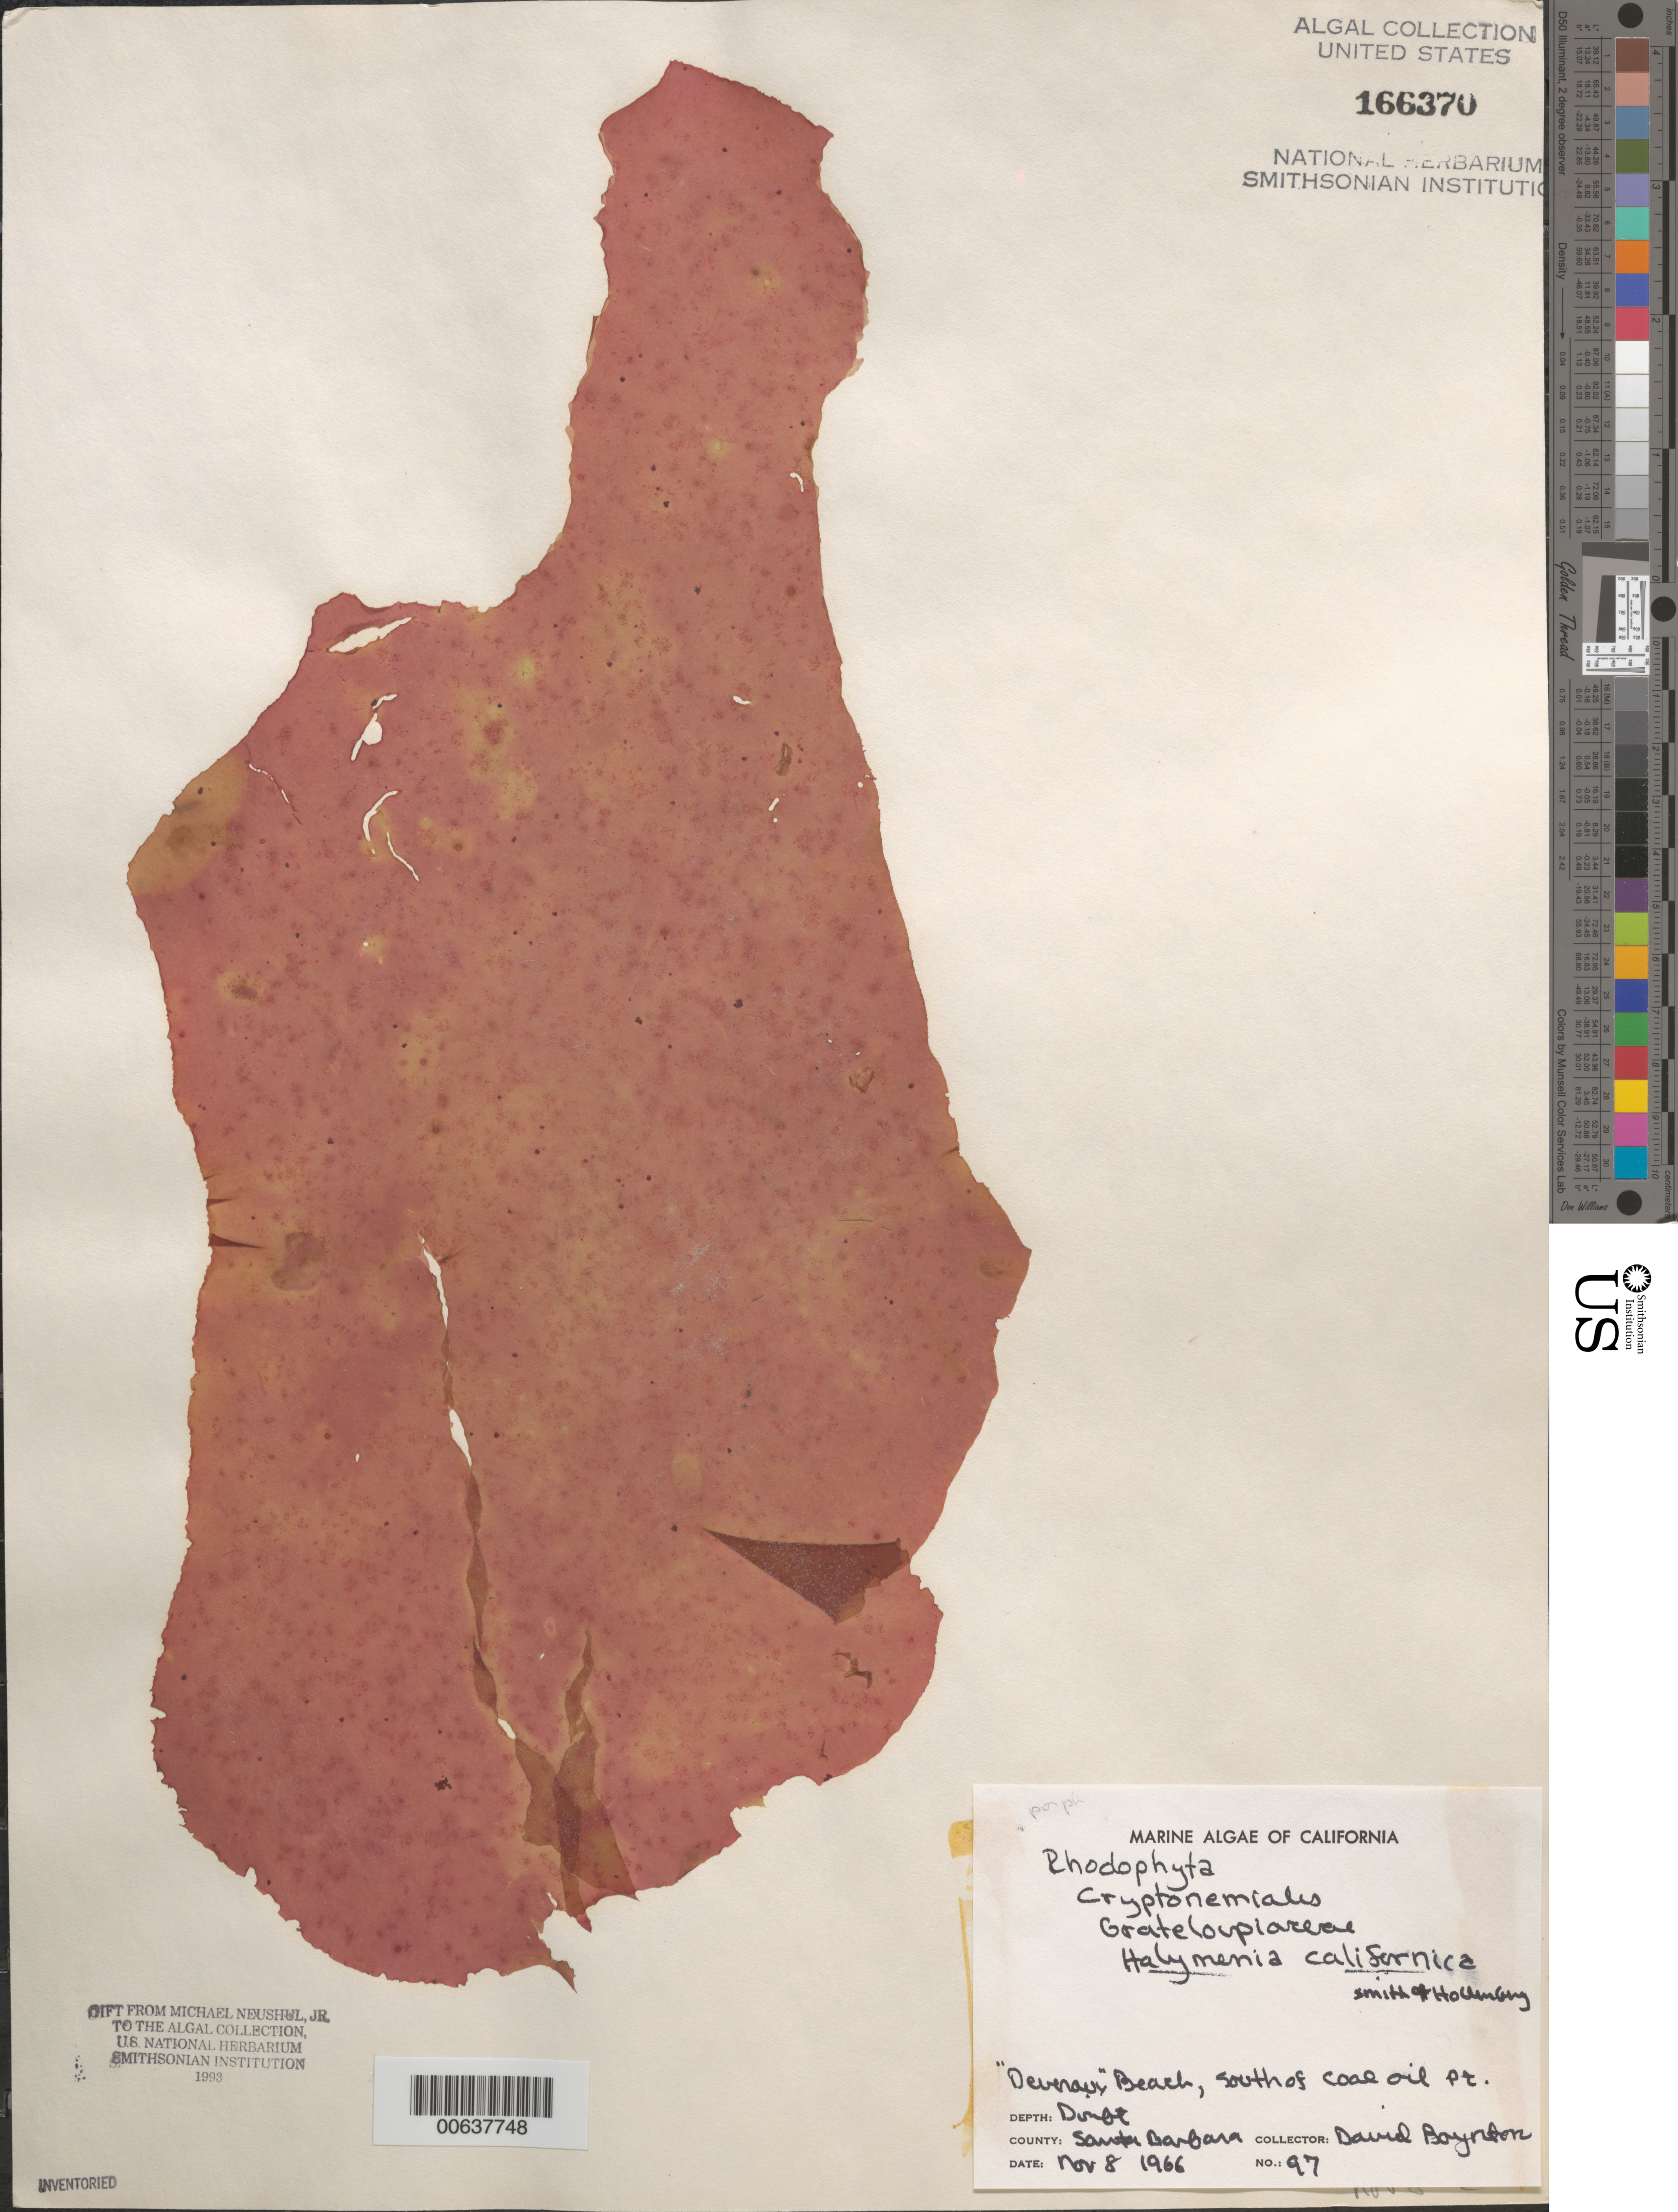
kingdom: Plantae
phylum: Rhodophyta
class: Florideophyceae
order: Halymeniales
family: Halymeniaceae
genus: Halymenia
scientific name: Halymenia californica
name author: G.M. Sm. & Hollenb.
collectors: D. Boynton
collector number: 97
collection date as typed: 08 Nov 1966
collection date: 1966-11-08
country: United States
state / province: California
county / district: Santa Barbara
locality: Deveraux Beach, south of Coal Oil Point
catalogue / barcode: US 166370